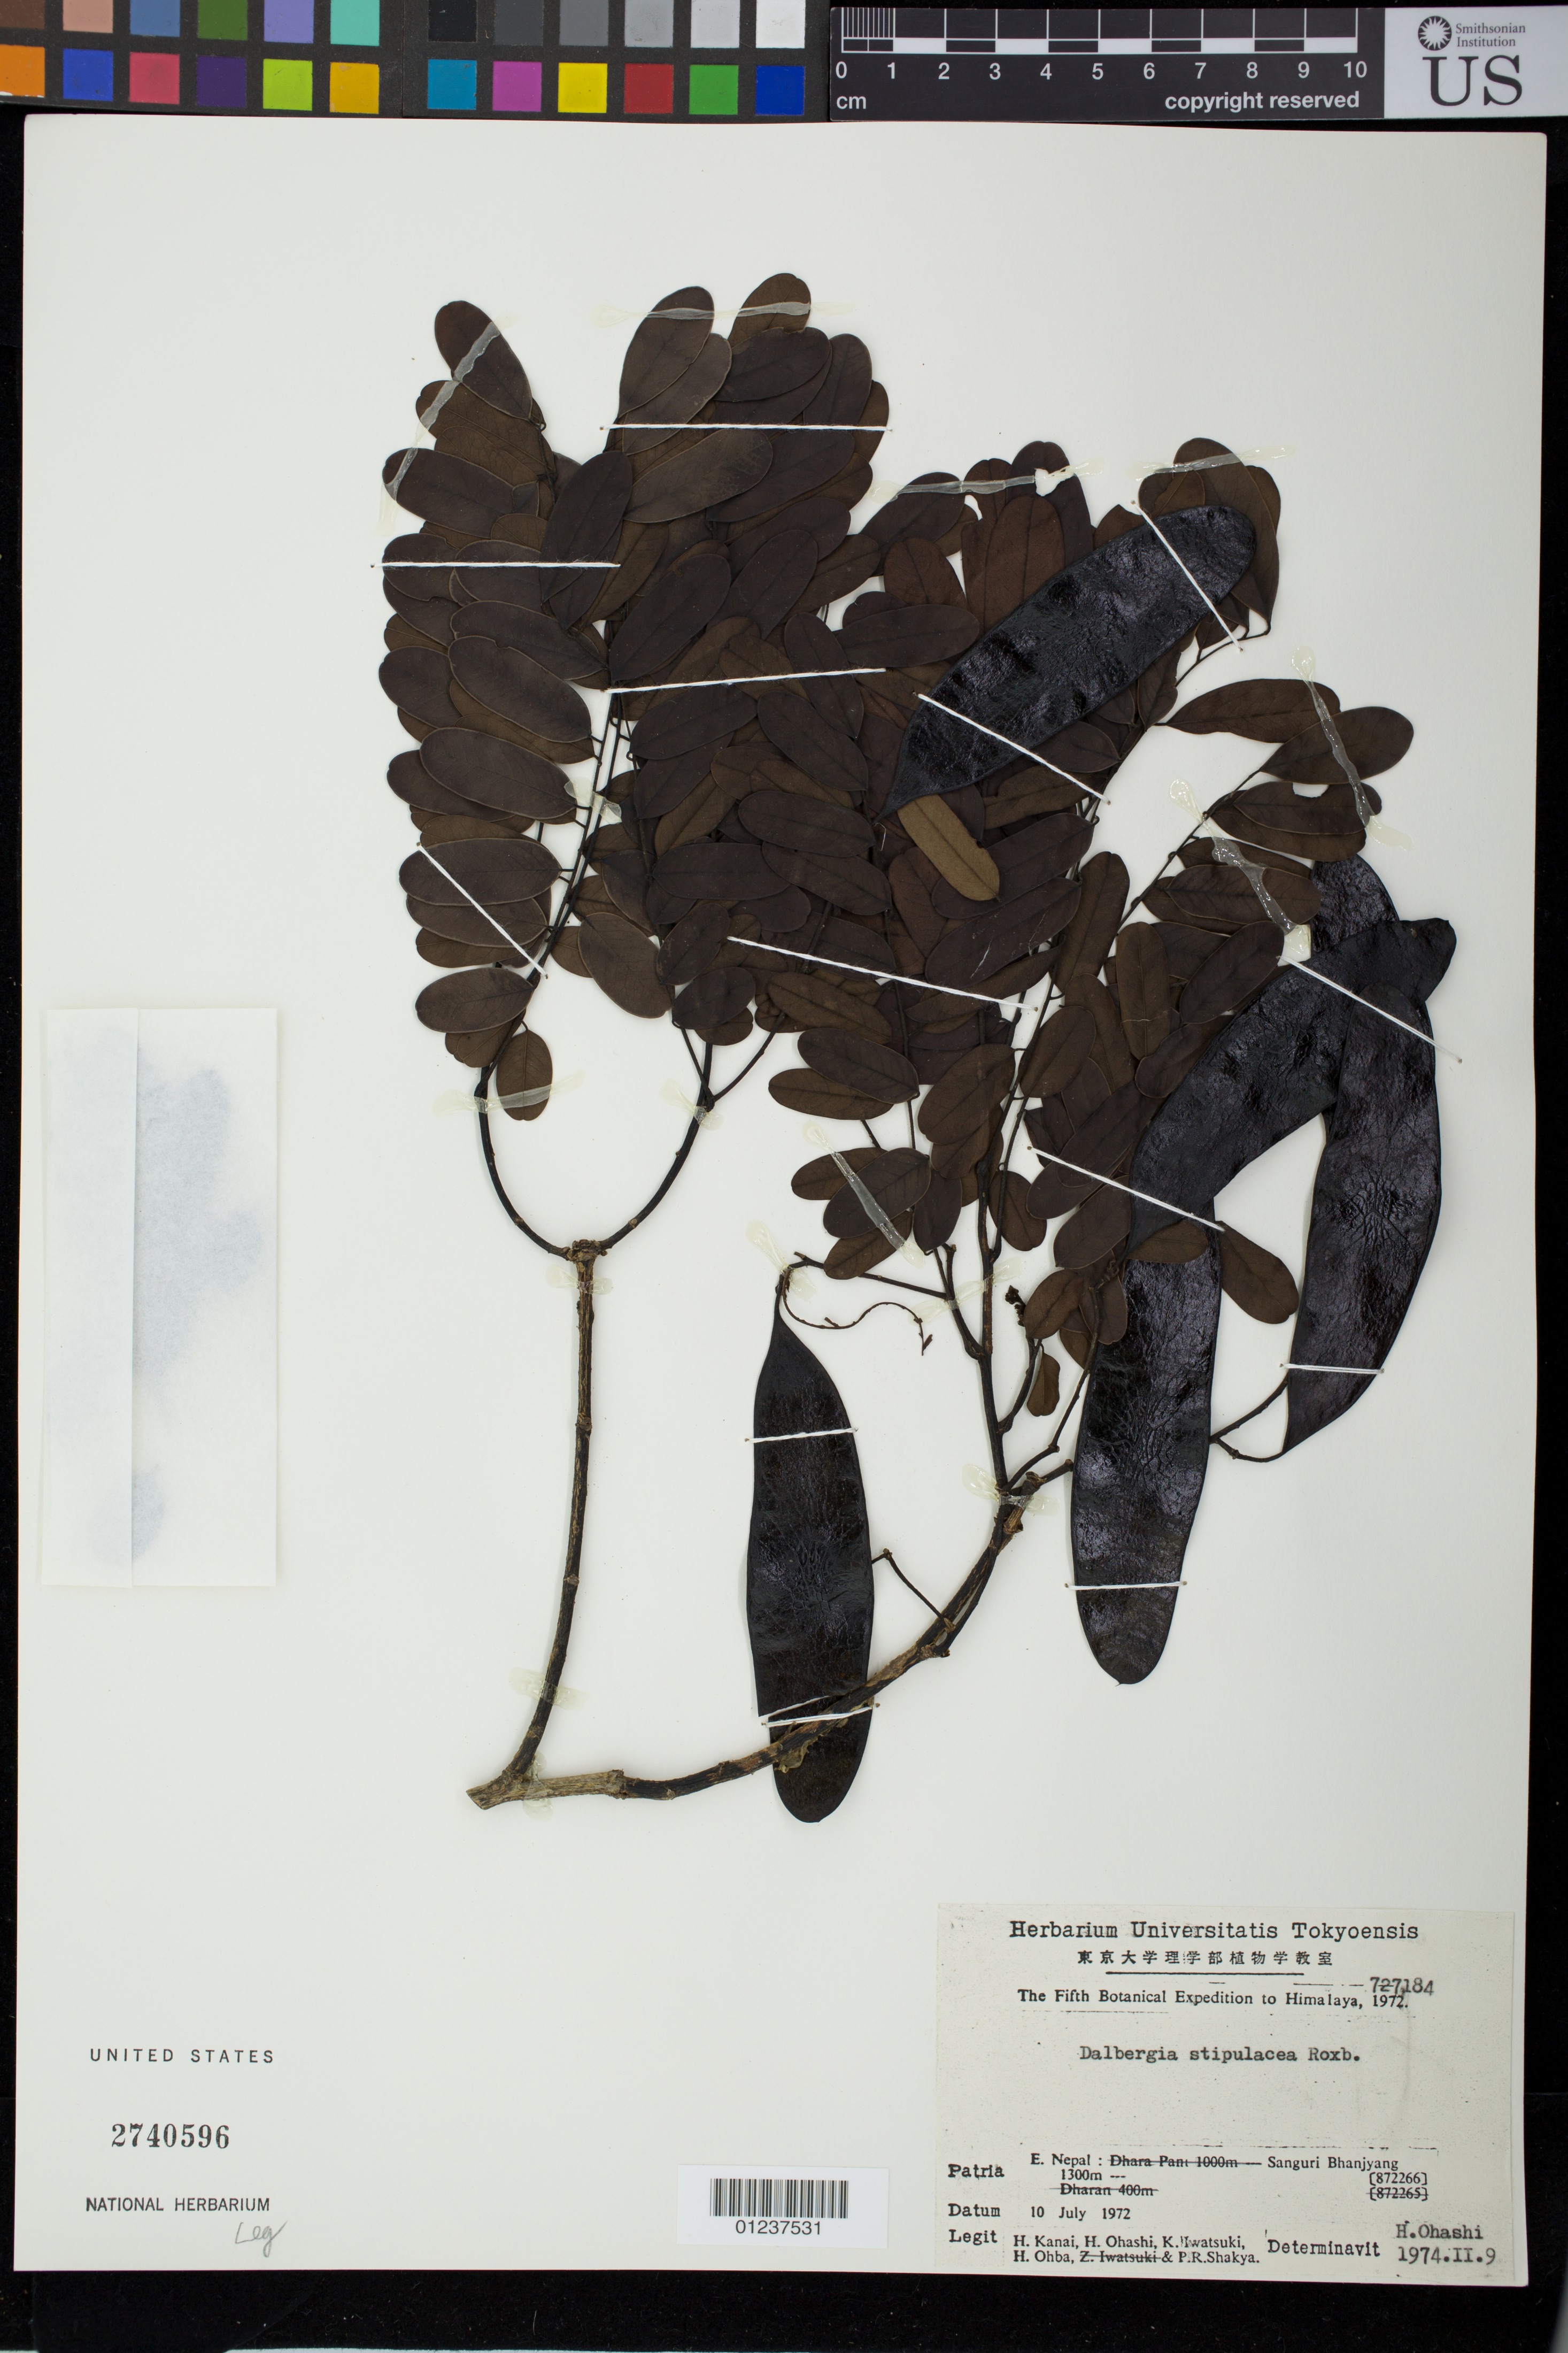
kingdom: Plantae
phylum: Tracheophyta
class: Magnoliopsida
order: Fabales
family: Fabaceae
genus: Dalbergia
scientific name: Dalbergia stipulacea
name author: Roxb.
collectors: H. Kanai, H. Ohashi, K. Iwatsuki & H. Ohba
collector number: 727184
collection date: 1972-07-10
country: Nepal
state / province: Eastern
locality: E. Nepal. Sanguri Bhanjyang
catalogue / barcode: US 2740596